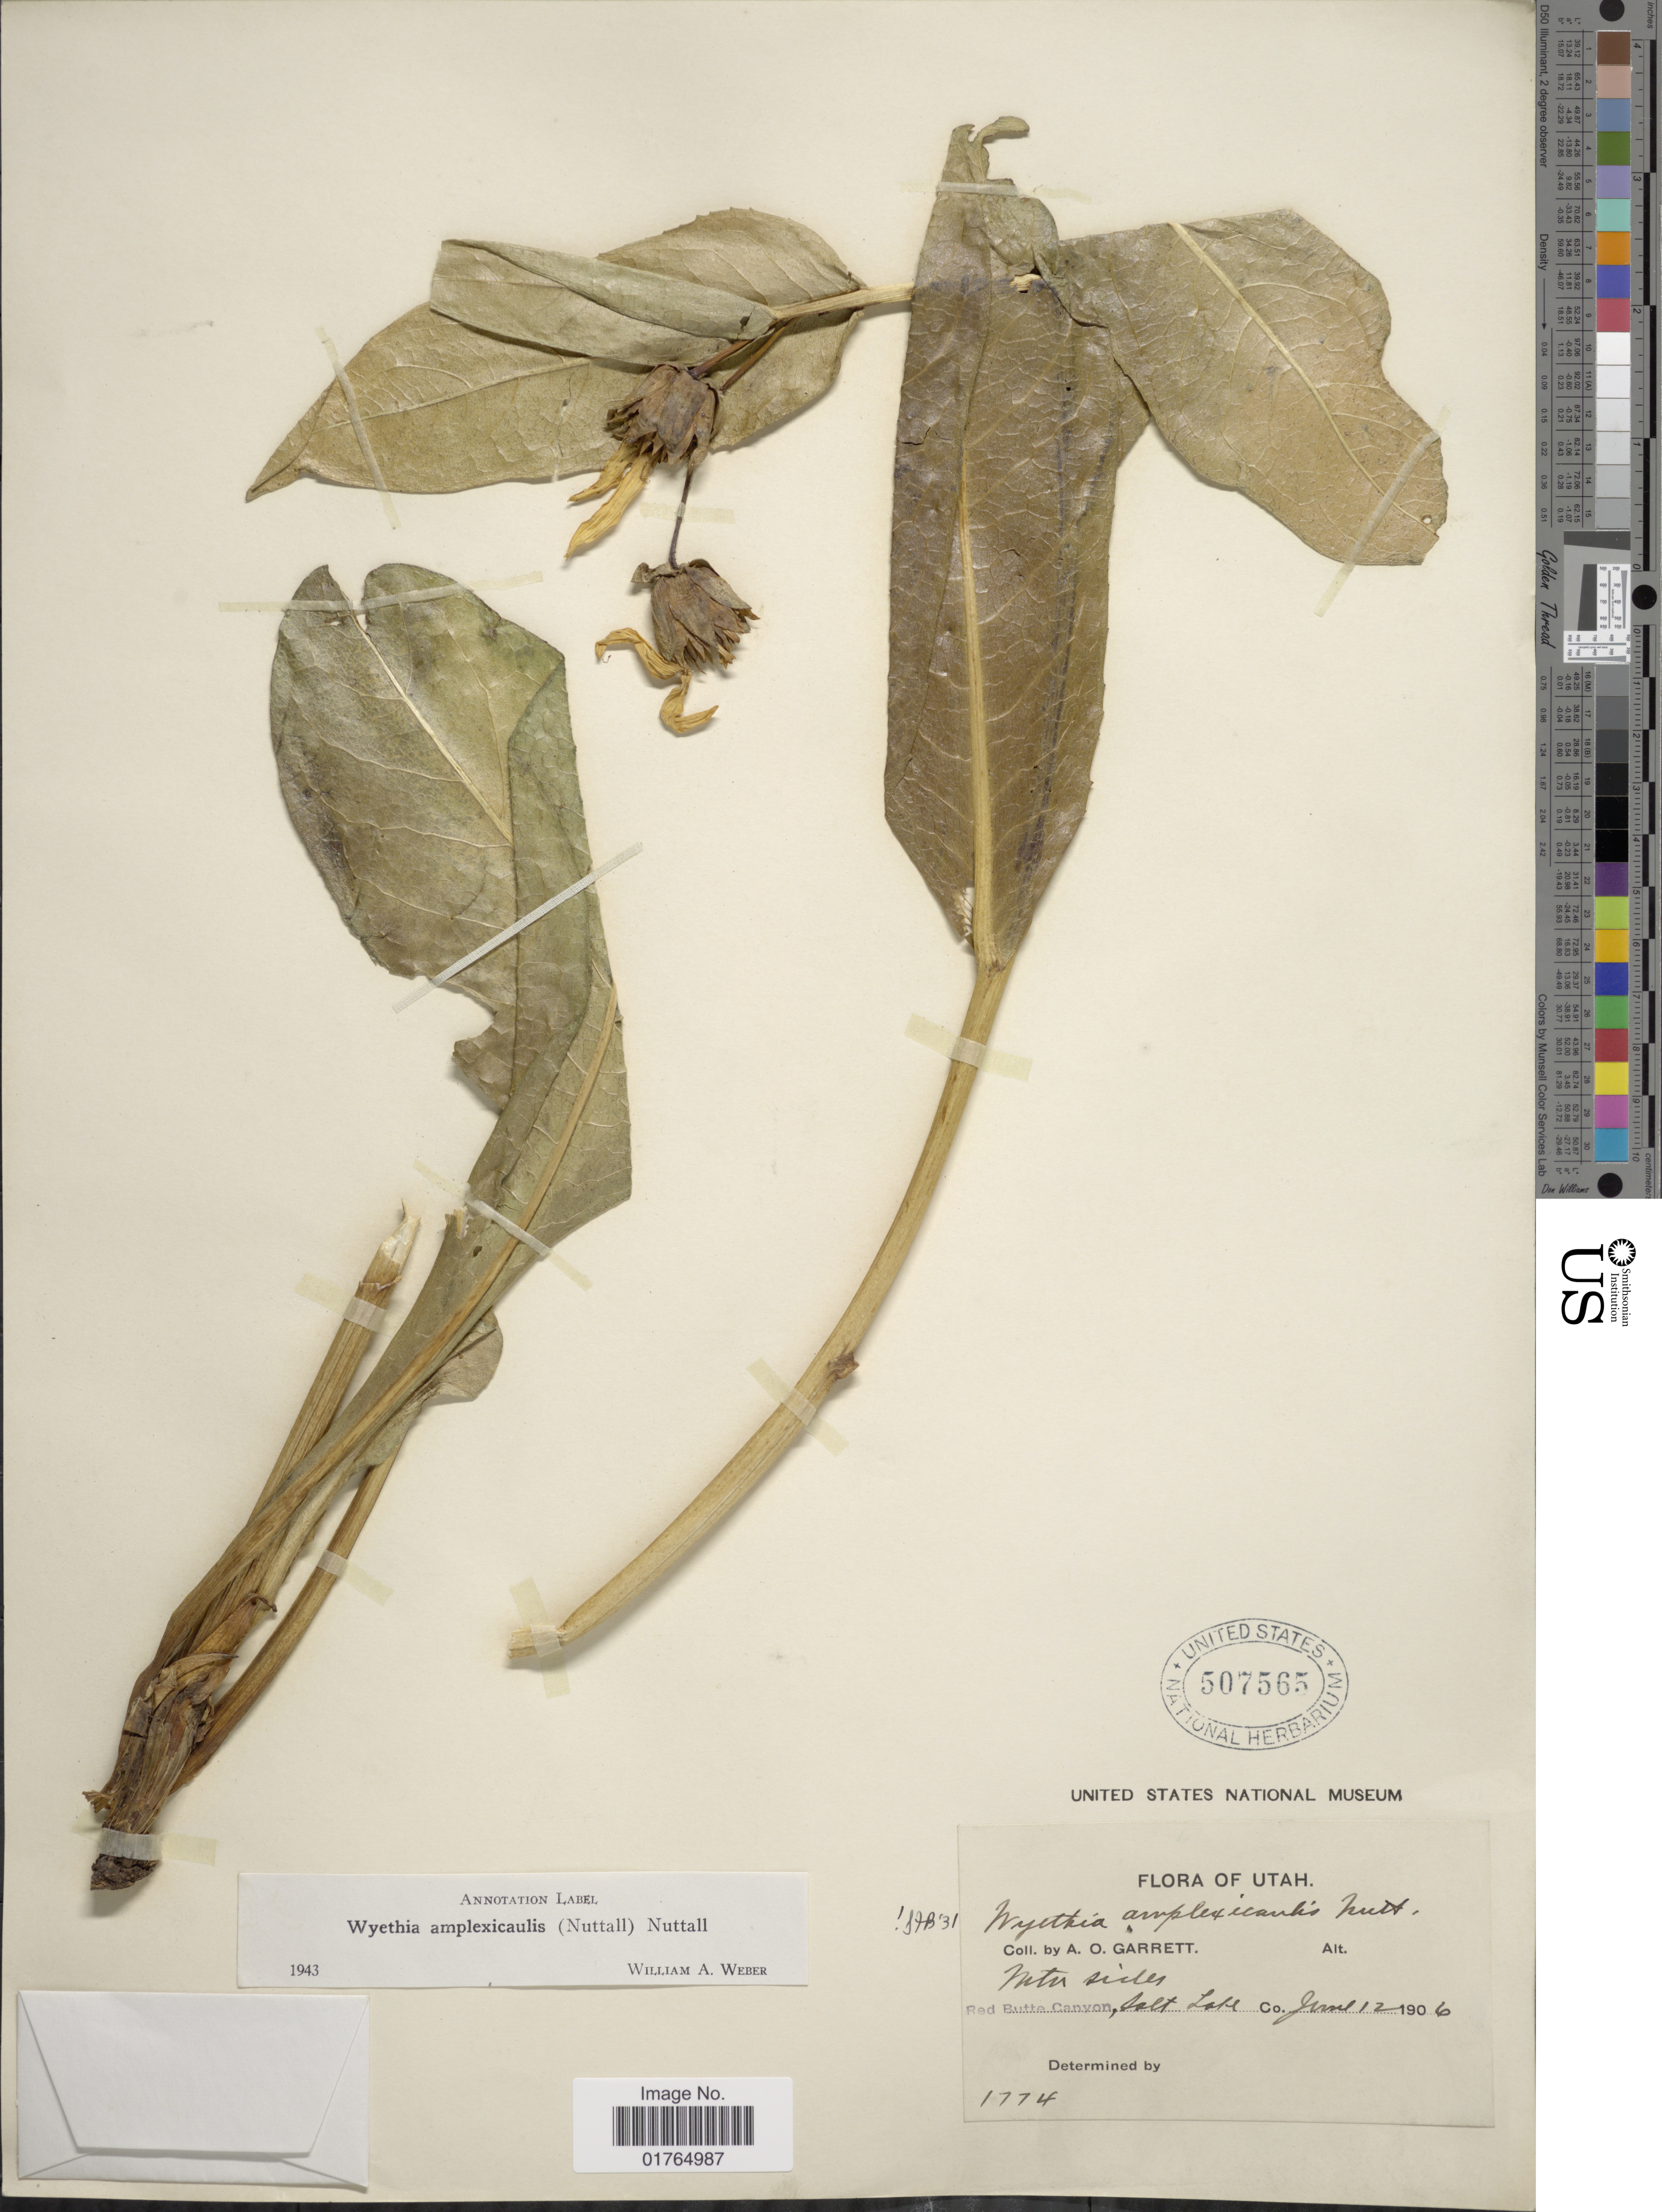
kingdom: Plantae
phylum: Tracheophyta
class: Magnoliopsida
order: Asterales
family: Asteraceae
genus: Wyethia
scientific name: Wyethia amplexicaulis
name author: Nutt.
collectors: A. O. Garrett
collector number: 1774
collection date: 1906-06-12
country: United States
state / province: Utah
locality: Red Butte Canyon, Salt Lake Co.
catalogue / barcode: US 507565